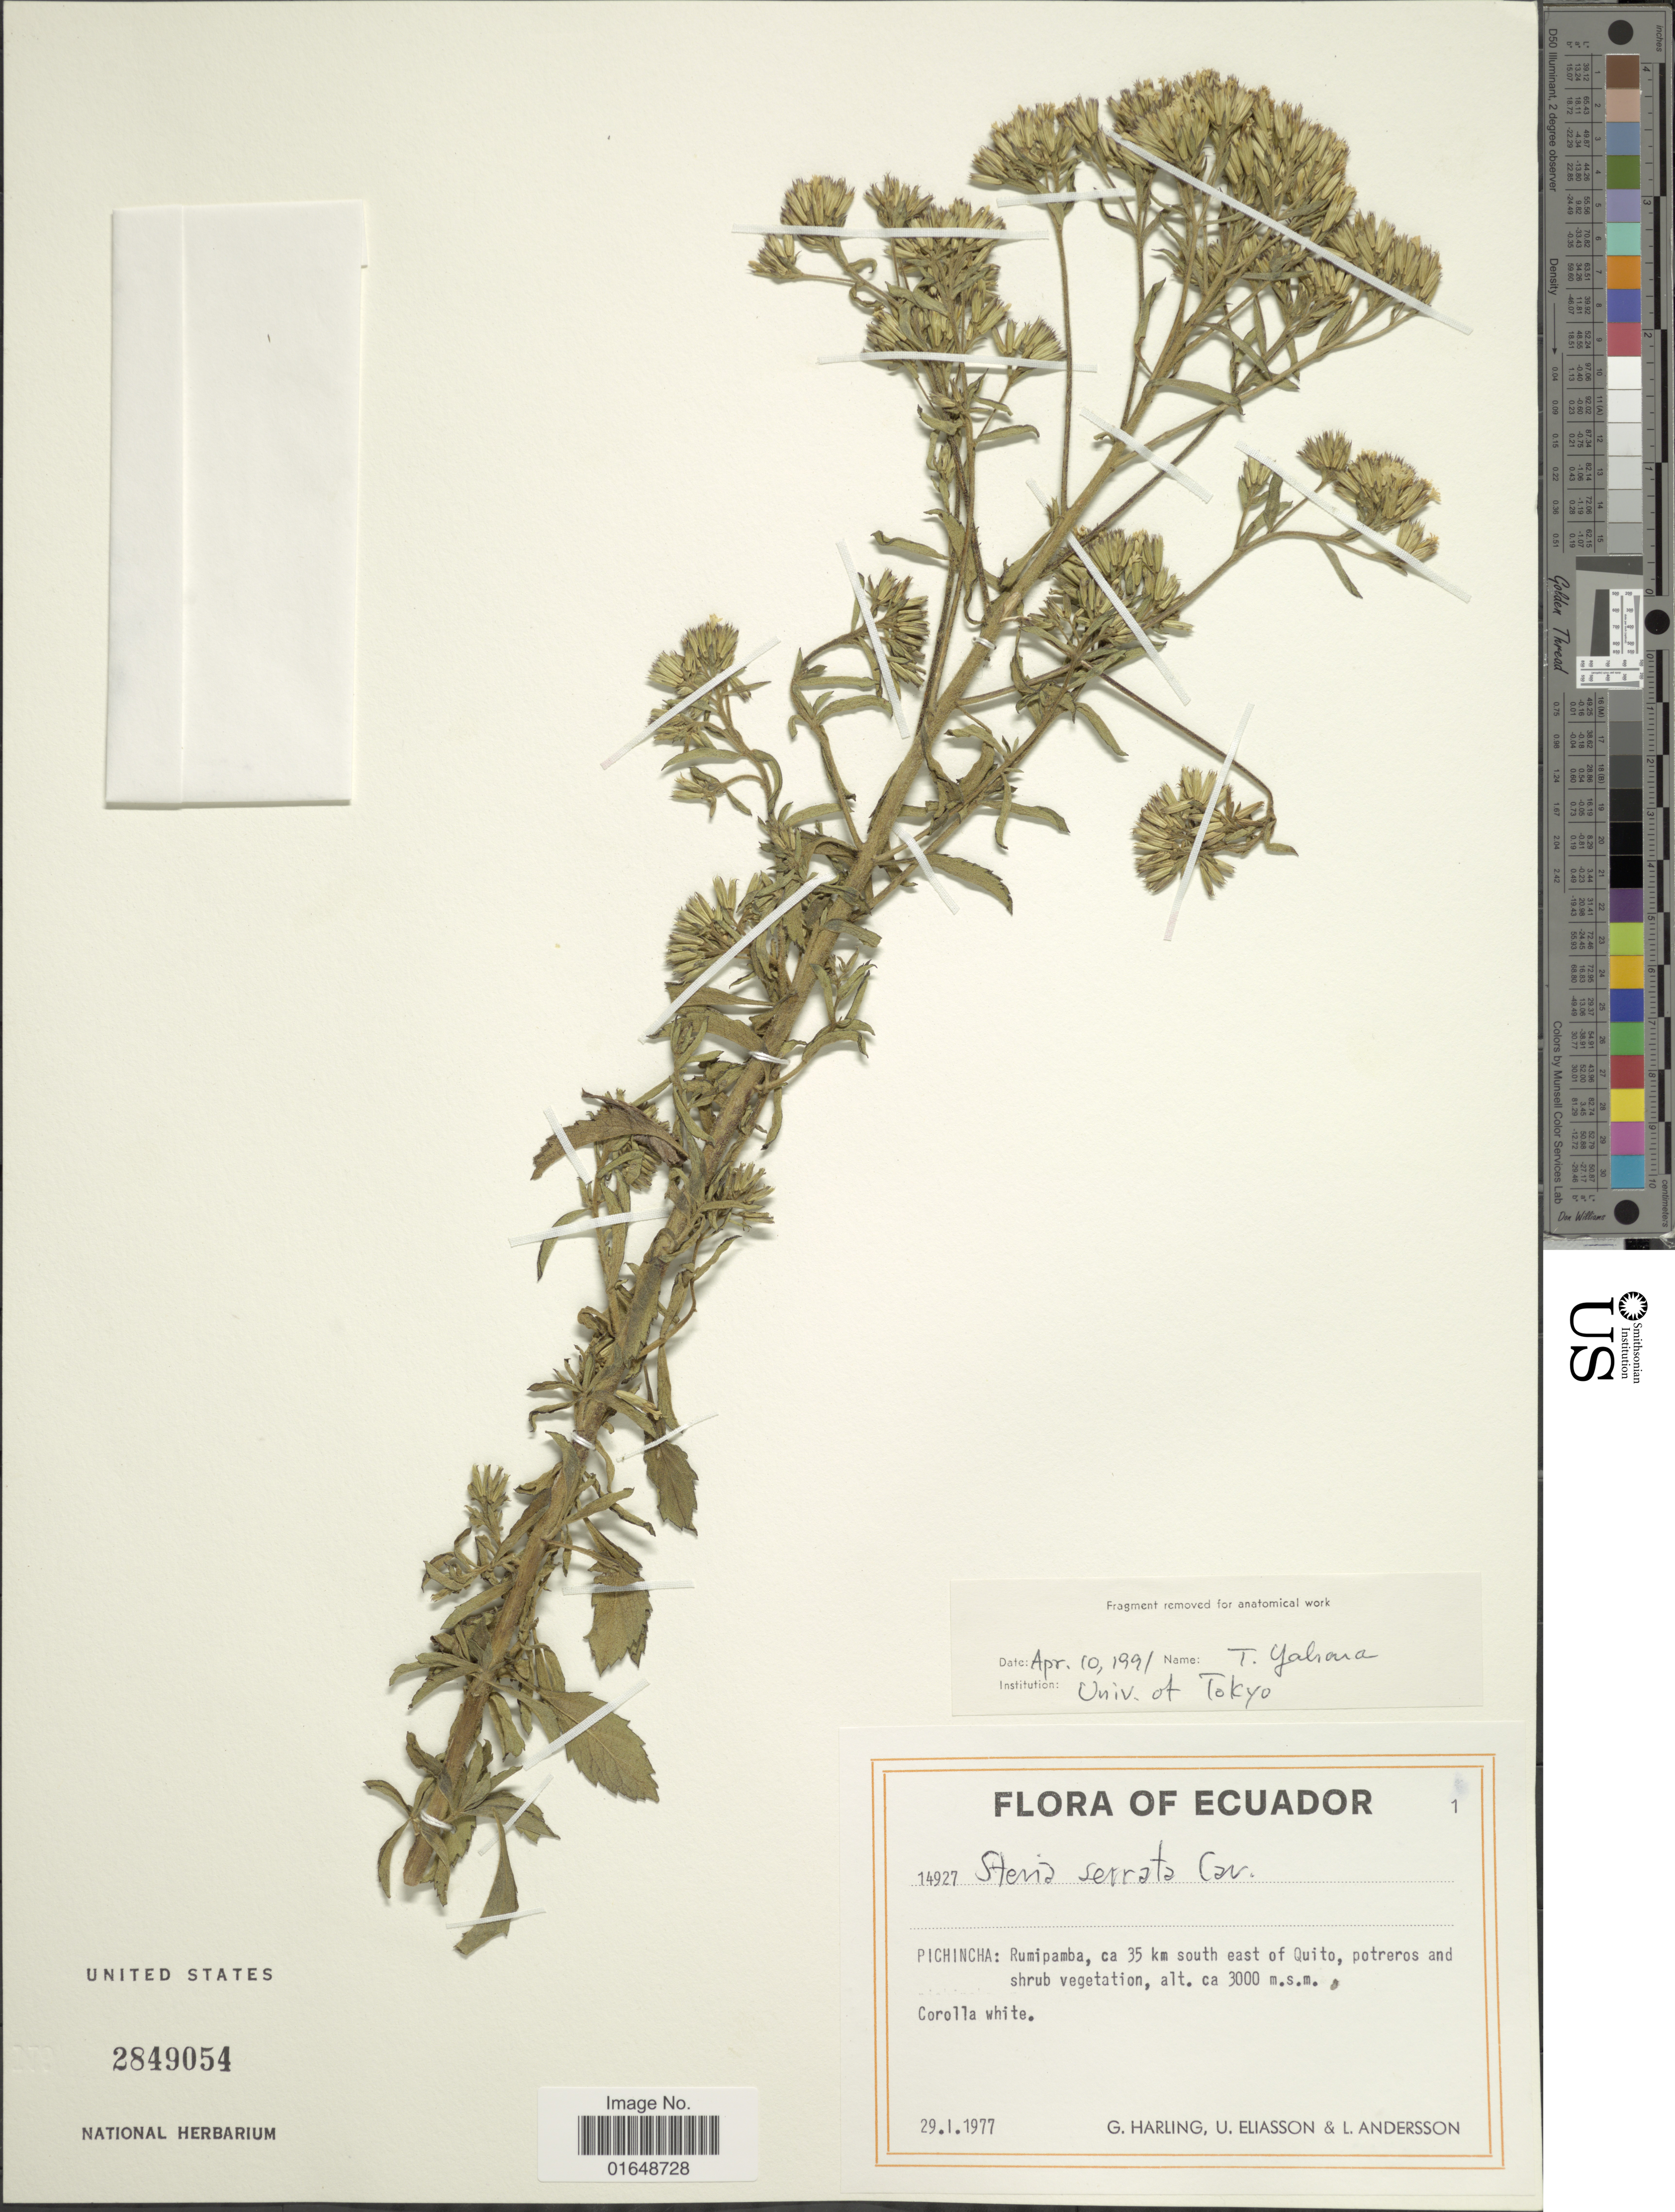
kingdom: Plantae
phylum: Tracheophyta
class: Magnoliopsida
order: Asterales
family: Asteraceae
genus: Stevia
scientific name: Stevia serrata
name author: Cav.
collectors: G. Harling, U. Eliasson & L. Andersson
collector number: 14927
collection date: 1977-01-29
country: Ecuador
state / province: Pichincha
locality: Pichincha: Rumipamba, ca 35 km south east of Quito, potreros and shrub vegetation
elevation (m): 3000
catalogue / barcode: US 2849054